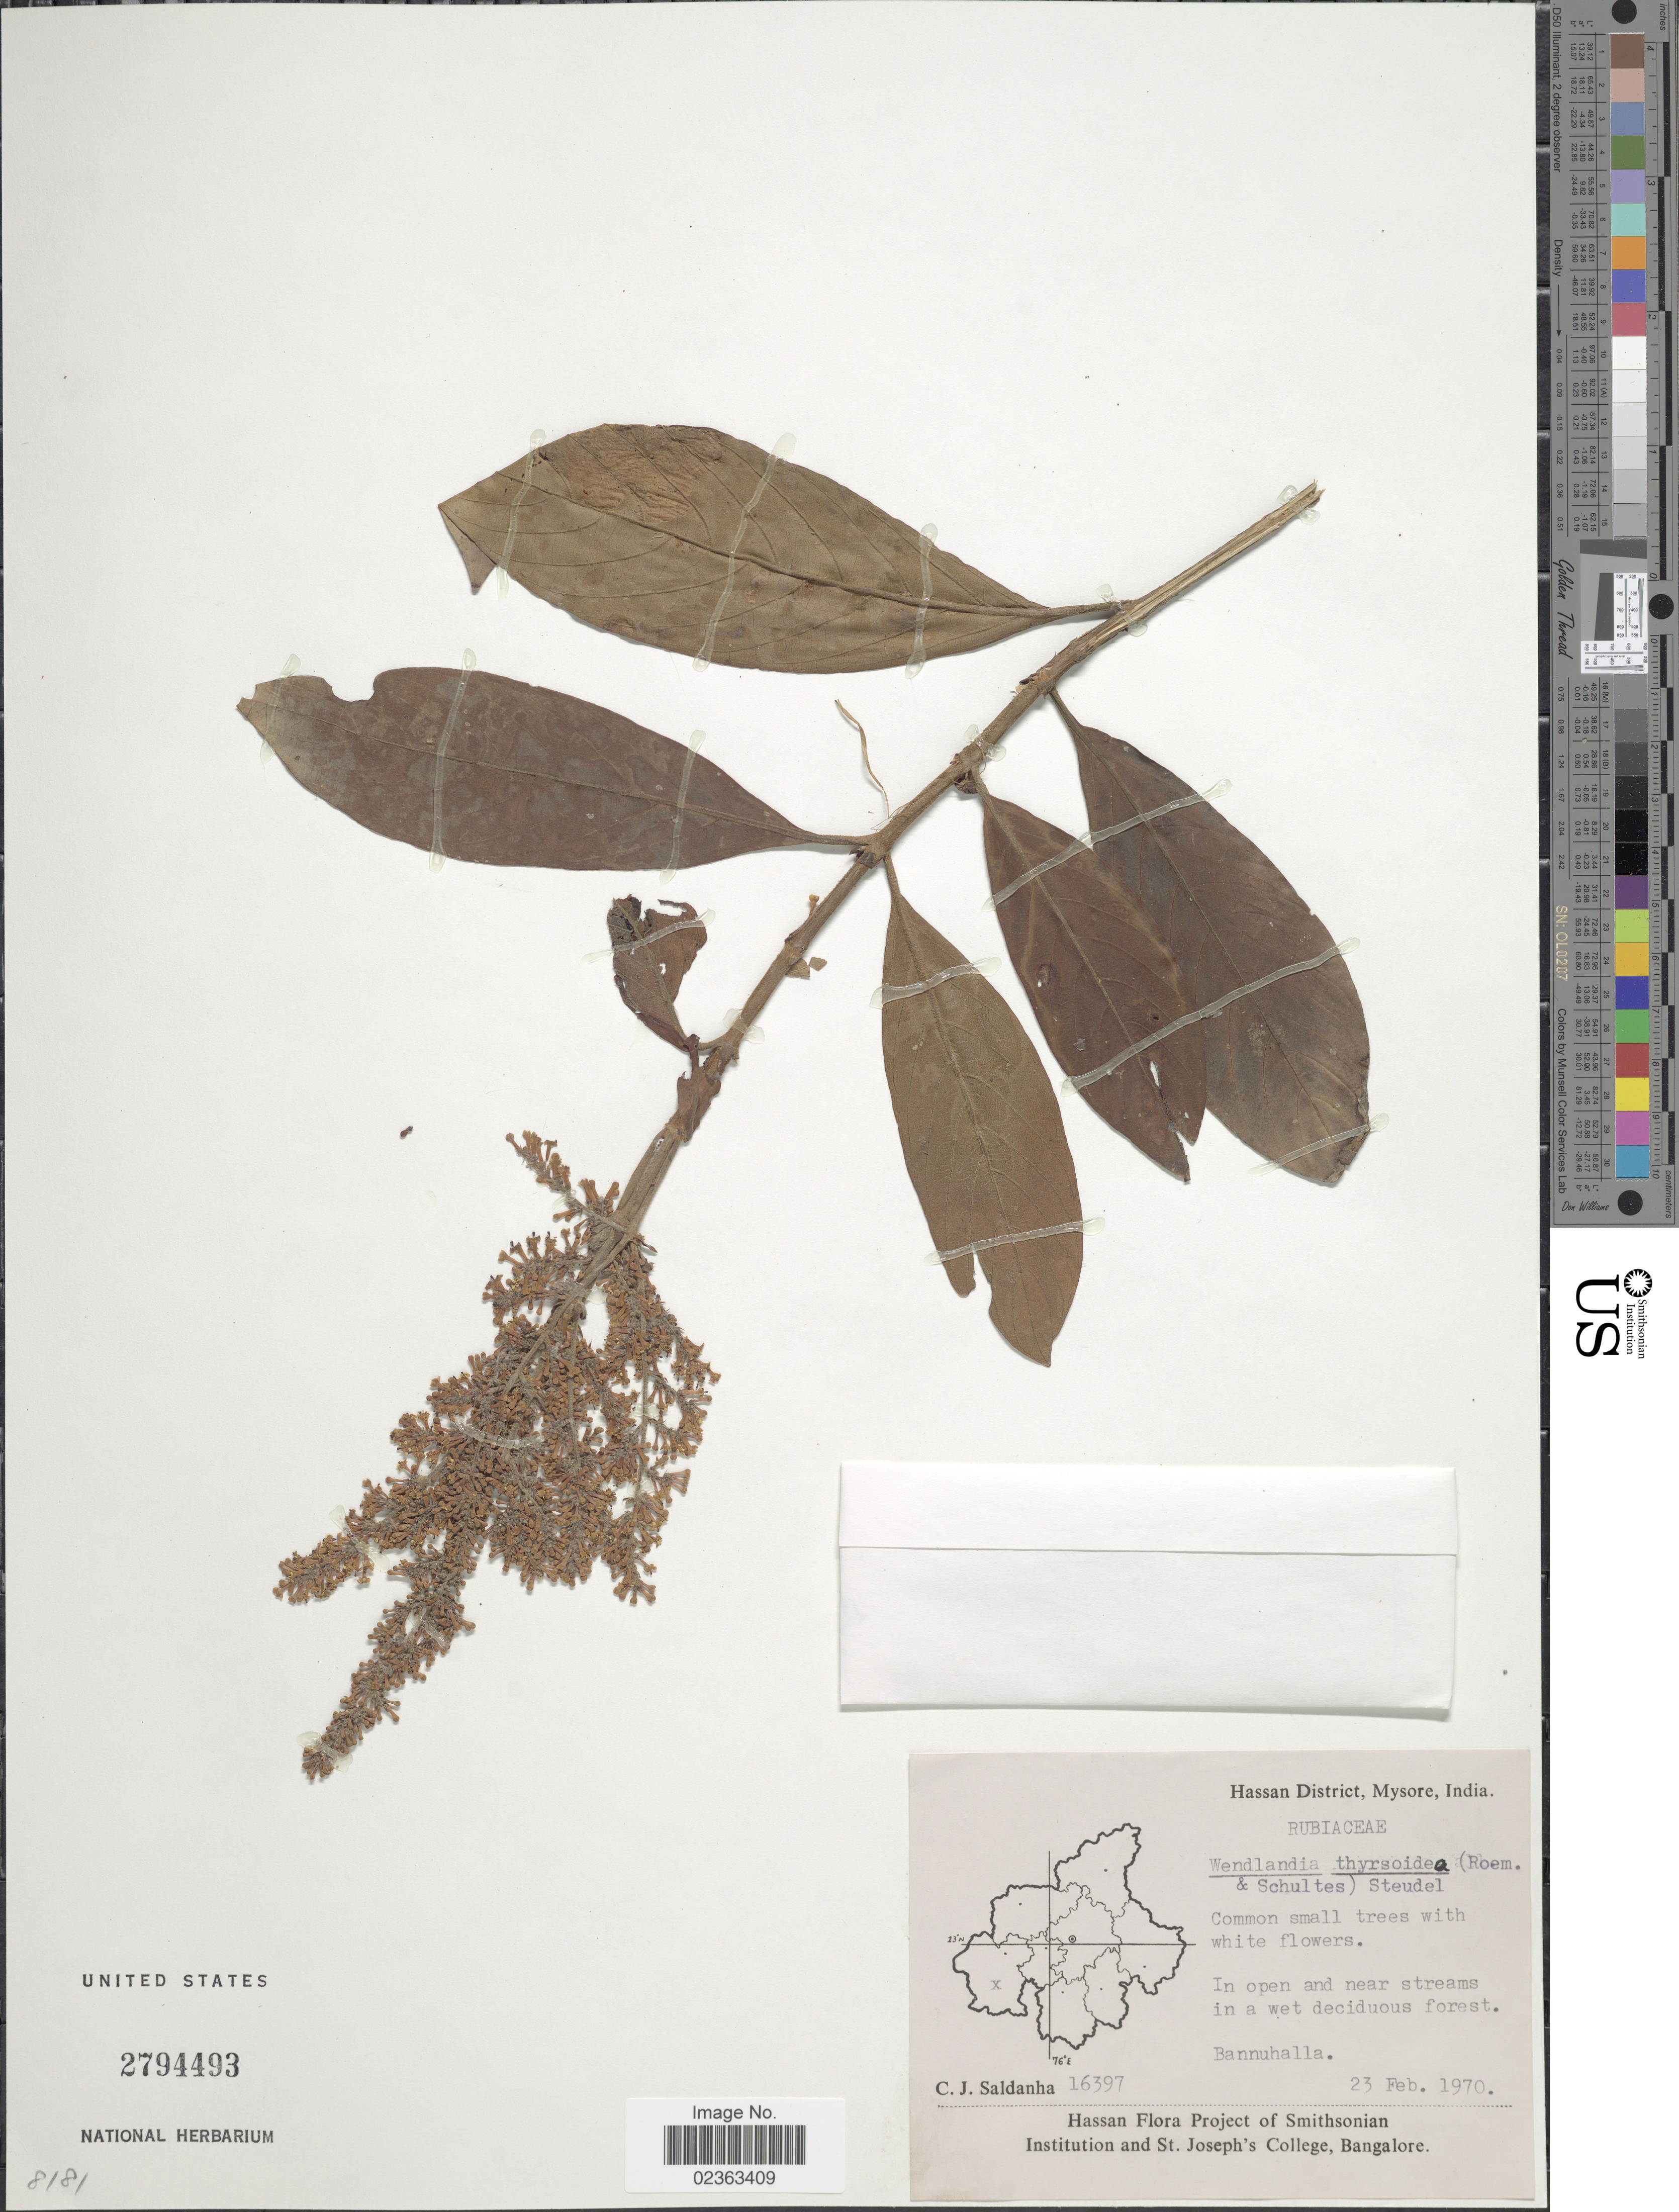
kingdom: Plantae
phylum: Tracheophyta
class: Magnoliopsida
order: Gentianales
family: Rubiaceae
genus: Wendlandia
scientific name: Wendlandia thyrsoidea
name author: (Roth) Steud.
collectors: C. J. Saldanha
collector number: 16397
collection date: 1970-02-23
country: India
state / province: Karnataka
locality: Hassan District, Mysore, in open and near streams, Bannuhalla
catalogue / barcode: US 2794493